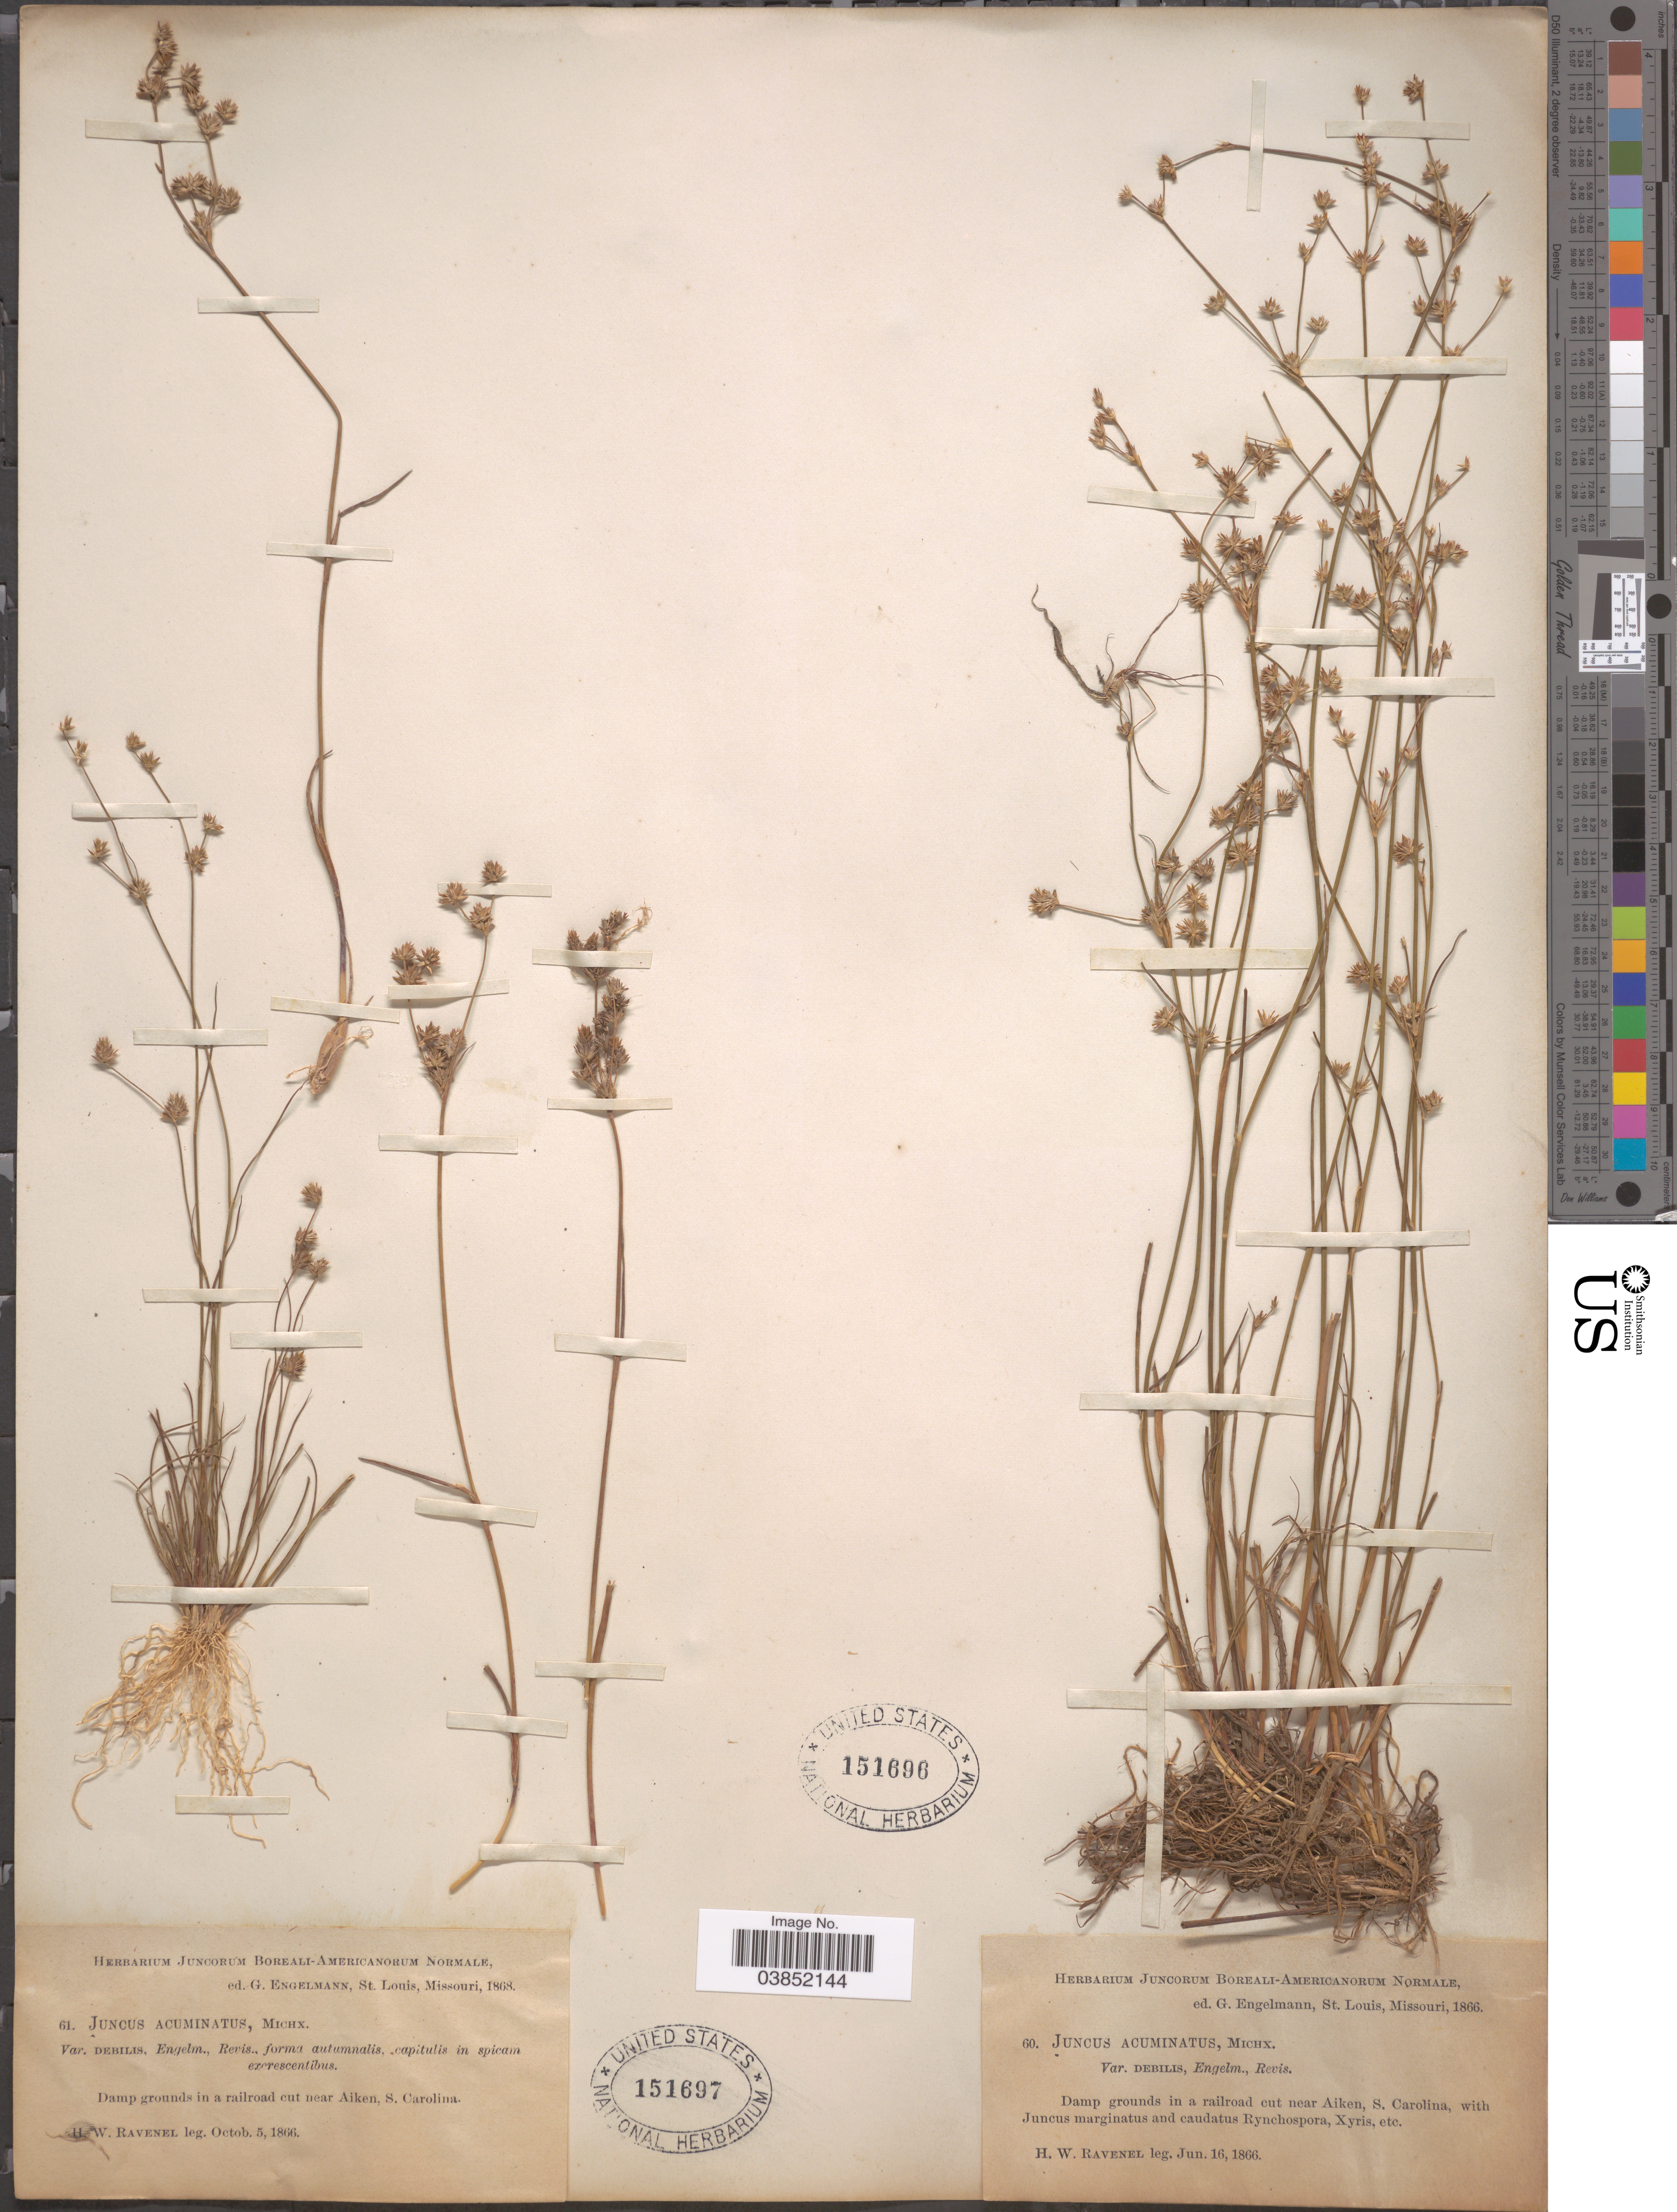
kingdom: Plantae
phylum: Tracheophyta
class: Liliopsida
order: Poales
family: Juncaceae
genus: Juncus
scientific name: Juncus debilis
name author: A. Gray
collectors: H. Ravenel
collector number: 60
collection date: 1866-06-16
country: United States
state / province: South Carolina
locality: In a railroad cut near Aiken.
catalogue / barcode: US 151696-2